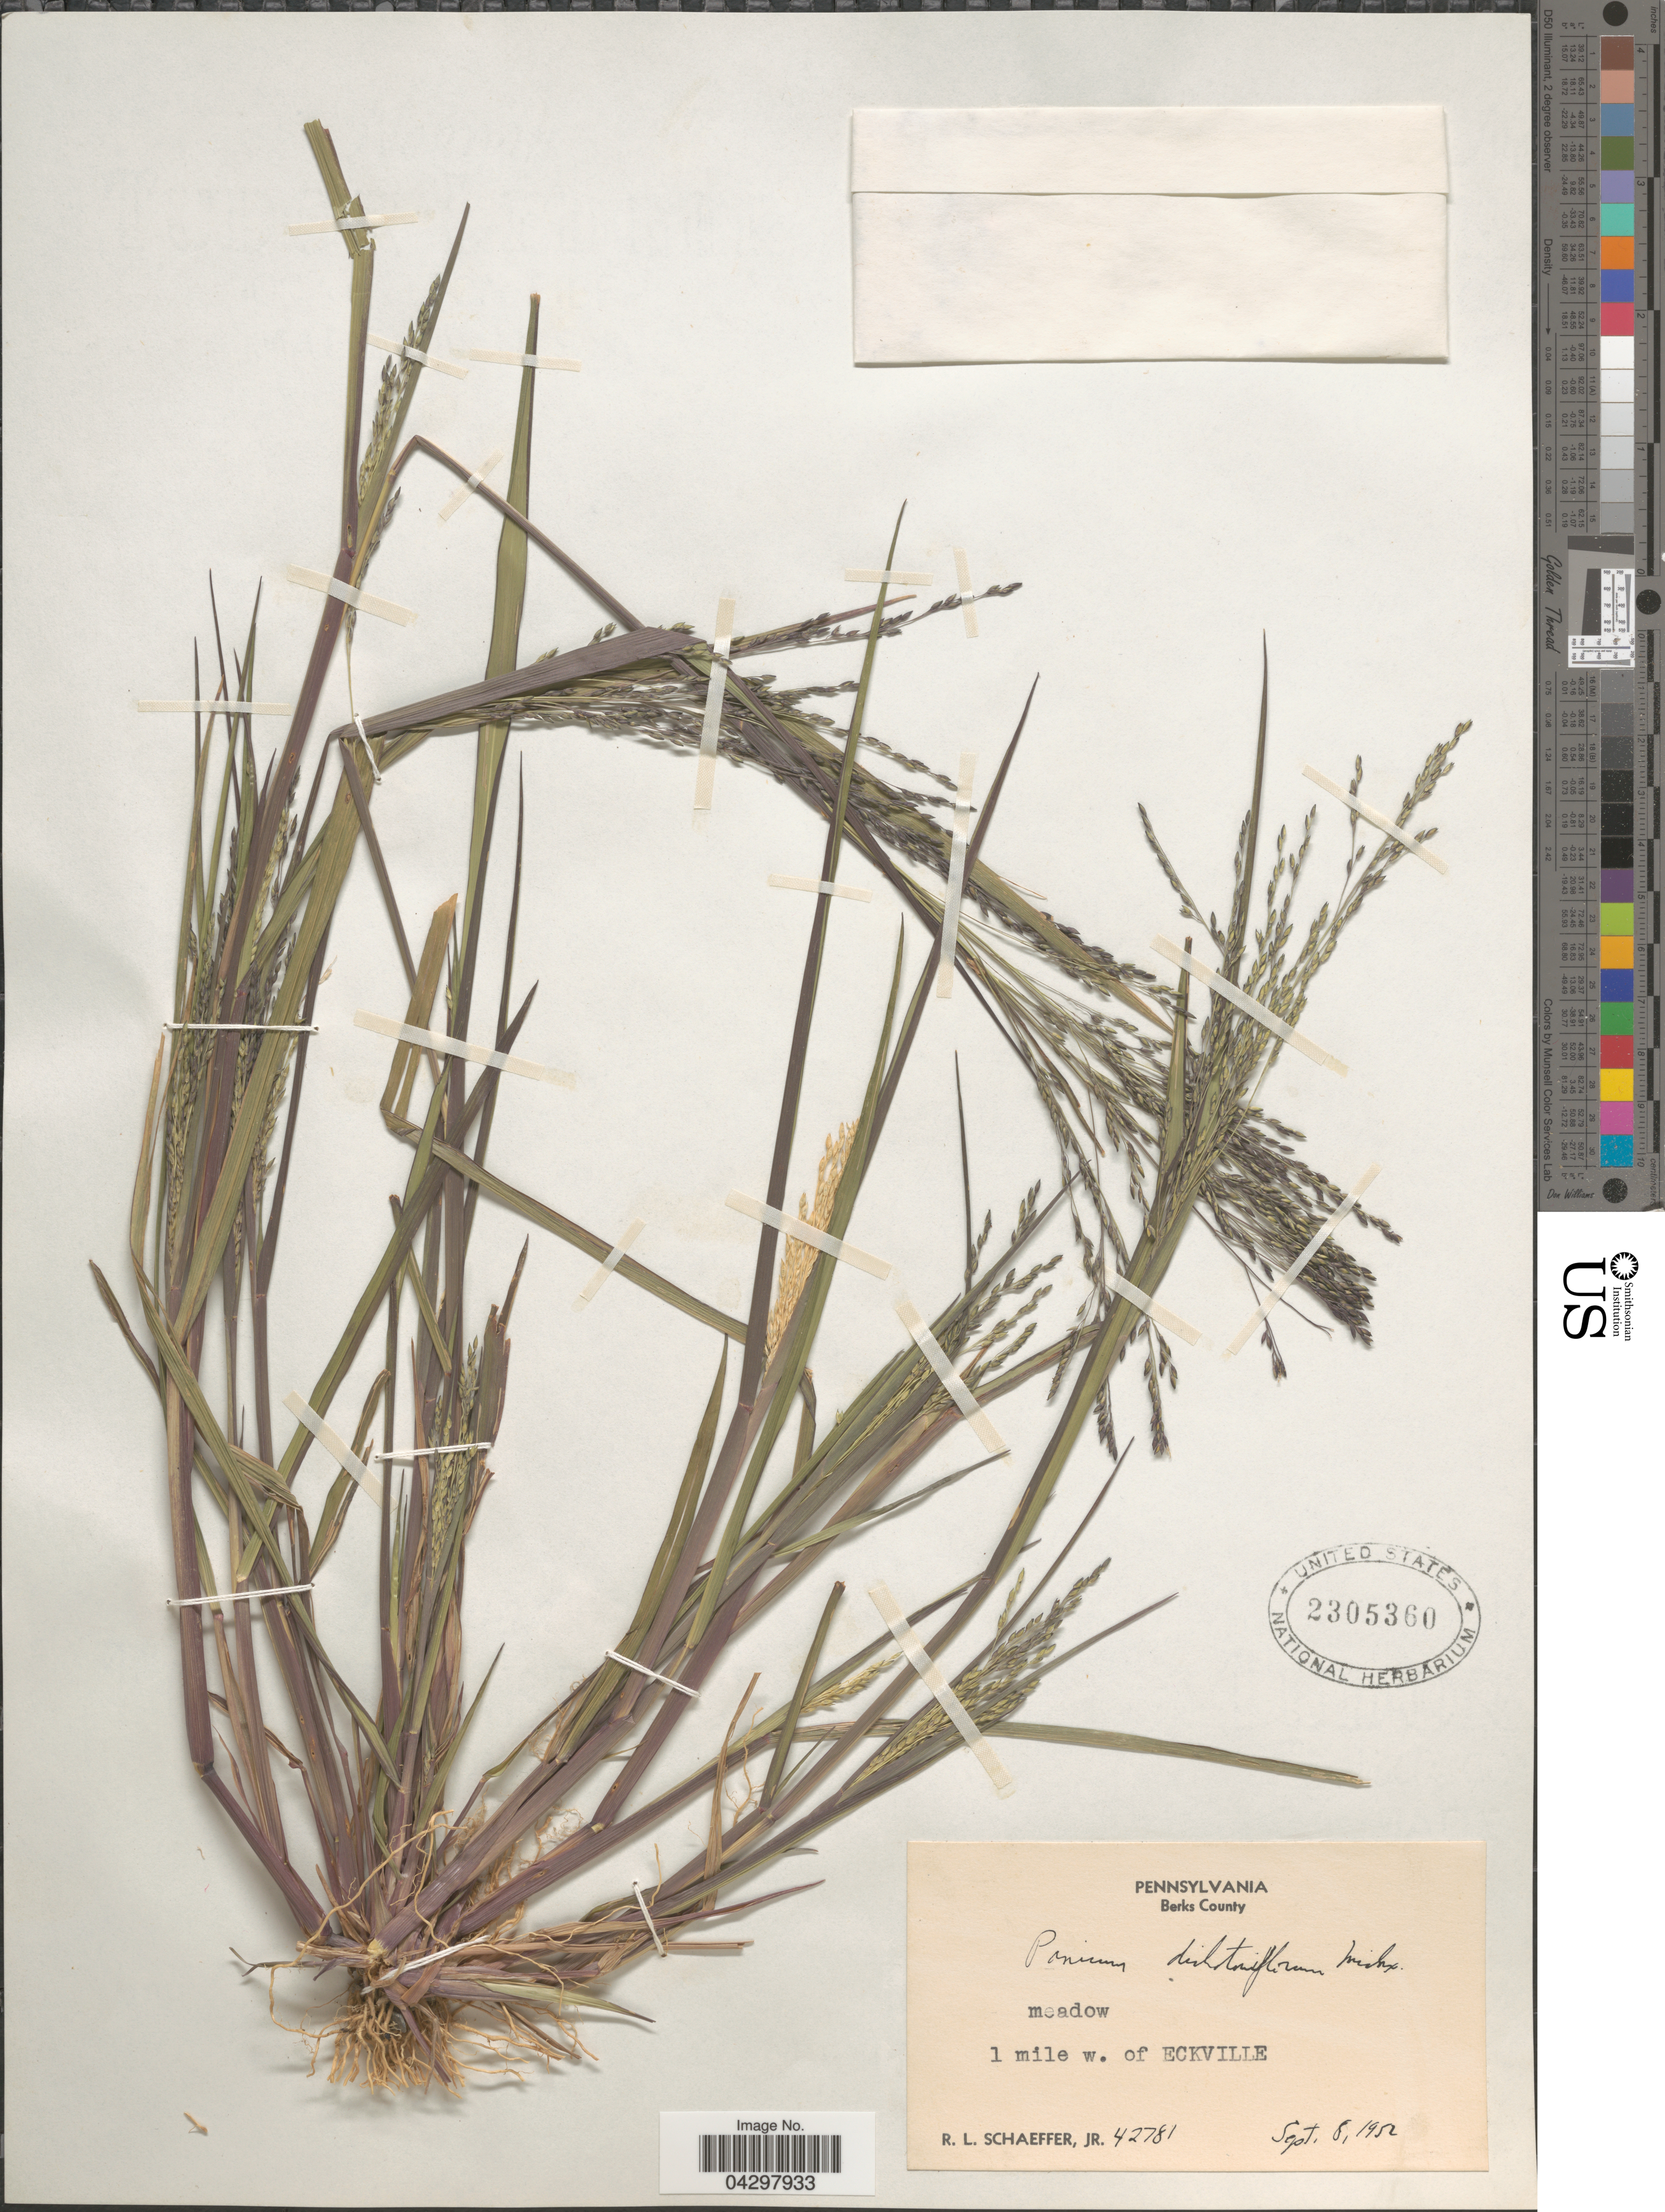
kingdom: Plantae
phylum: Tracheophyta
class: Liliopsida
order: Poales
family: Poaceae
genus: Panicum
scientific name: Panicum dichotomiflorum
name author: Michx.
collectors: R. L. Schaeffer Jr.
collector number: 42781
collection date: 1952-09-08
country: United States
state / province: Pennsylvania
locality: Berks County. Meadow. 1 mile w. of Eckville.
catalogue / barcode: US 2305360